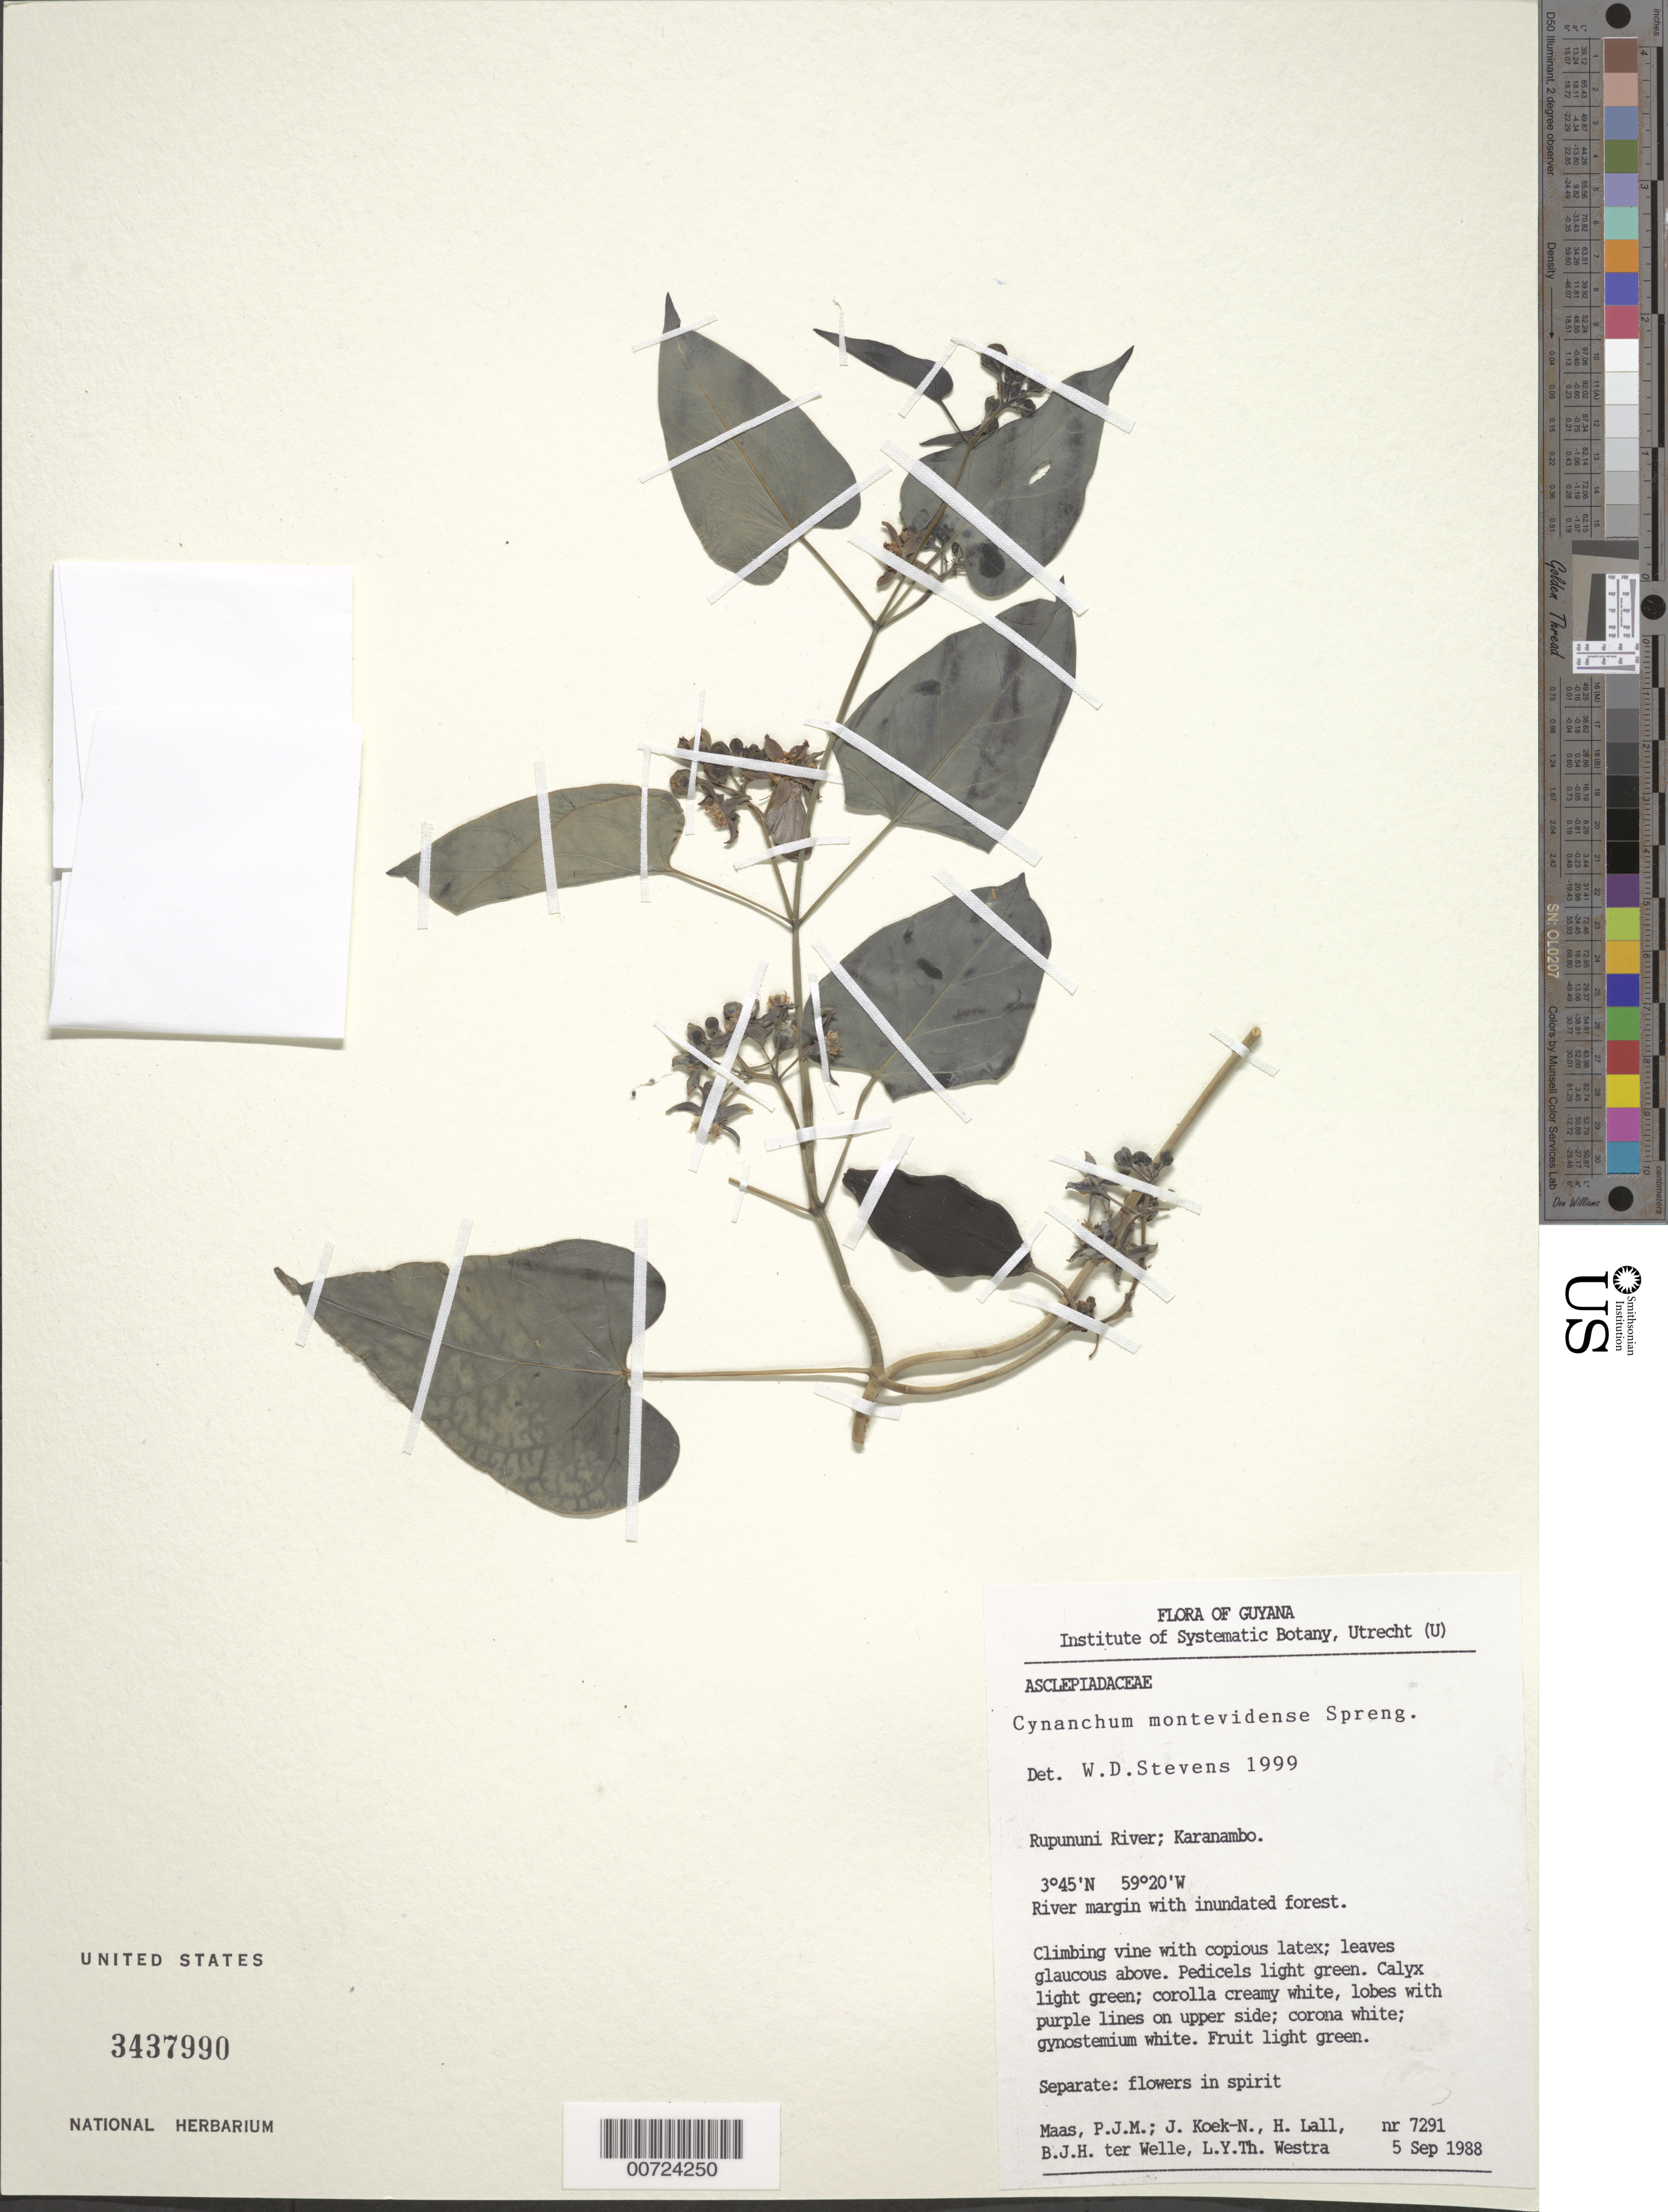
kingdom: Plantae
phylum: Tracheophyta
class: Magnoliopsida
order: Gentianales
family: Apocynaceae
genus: Cynanchum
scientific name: Cynanchum montevidense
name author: Spreng.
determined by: Stevens, W. Douglas, Missouri Botanical Garden (MO)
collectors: P. Maas, J. Koek-Noorman, H. Lall, B. Welle & L. Y. T. Westra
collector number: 7291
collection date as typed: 5-Sep-88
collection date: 1988-09-05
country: Guyana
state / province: U. Takutu-U. Essequibo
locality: Karanambo, Rupununi River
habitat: River margin with inundated forest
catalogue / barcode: US 3437990